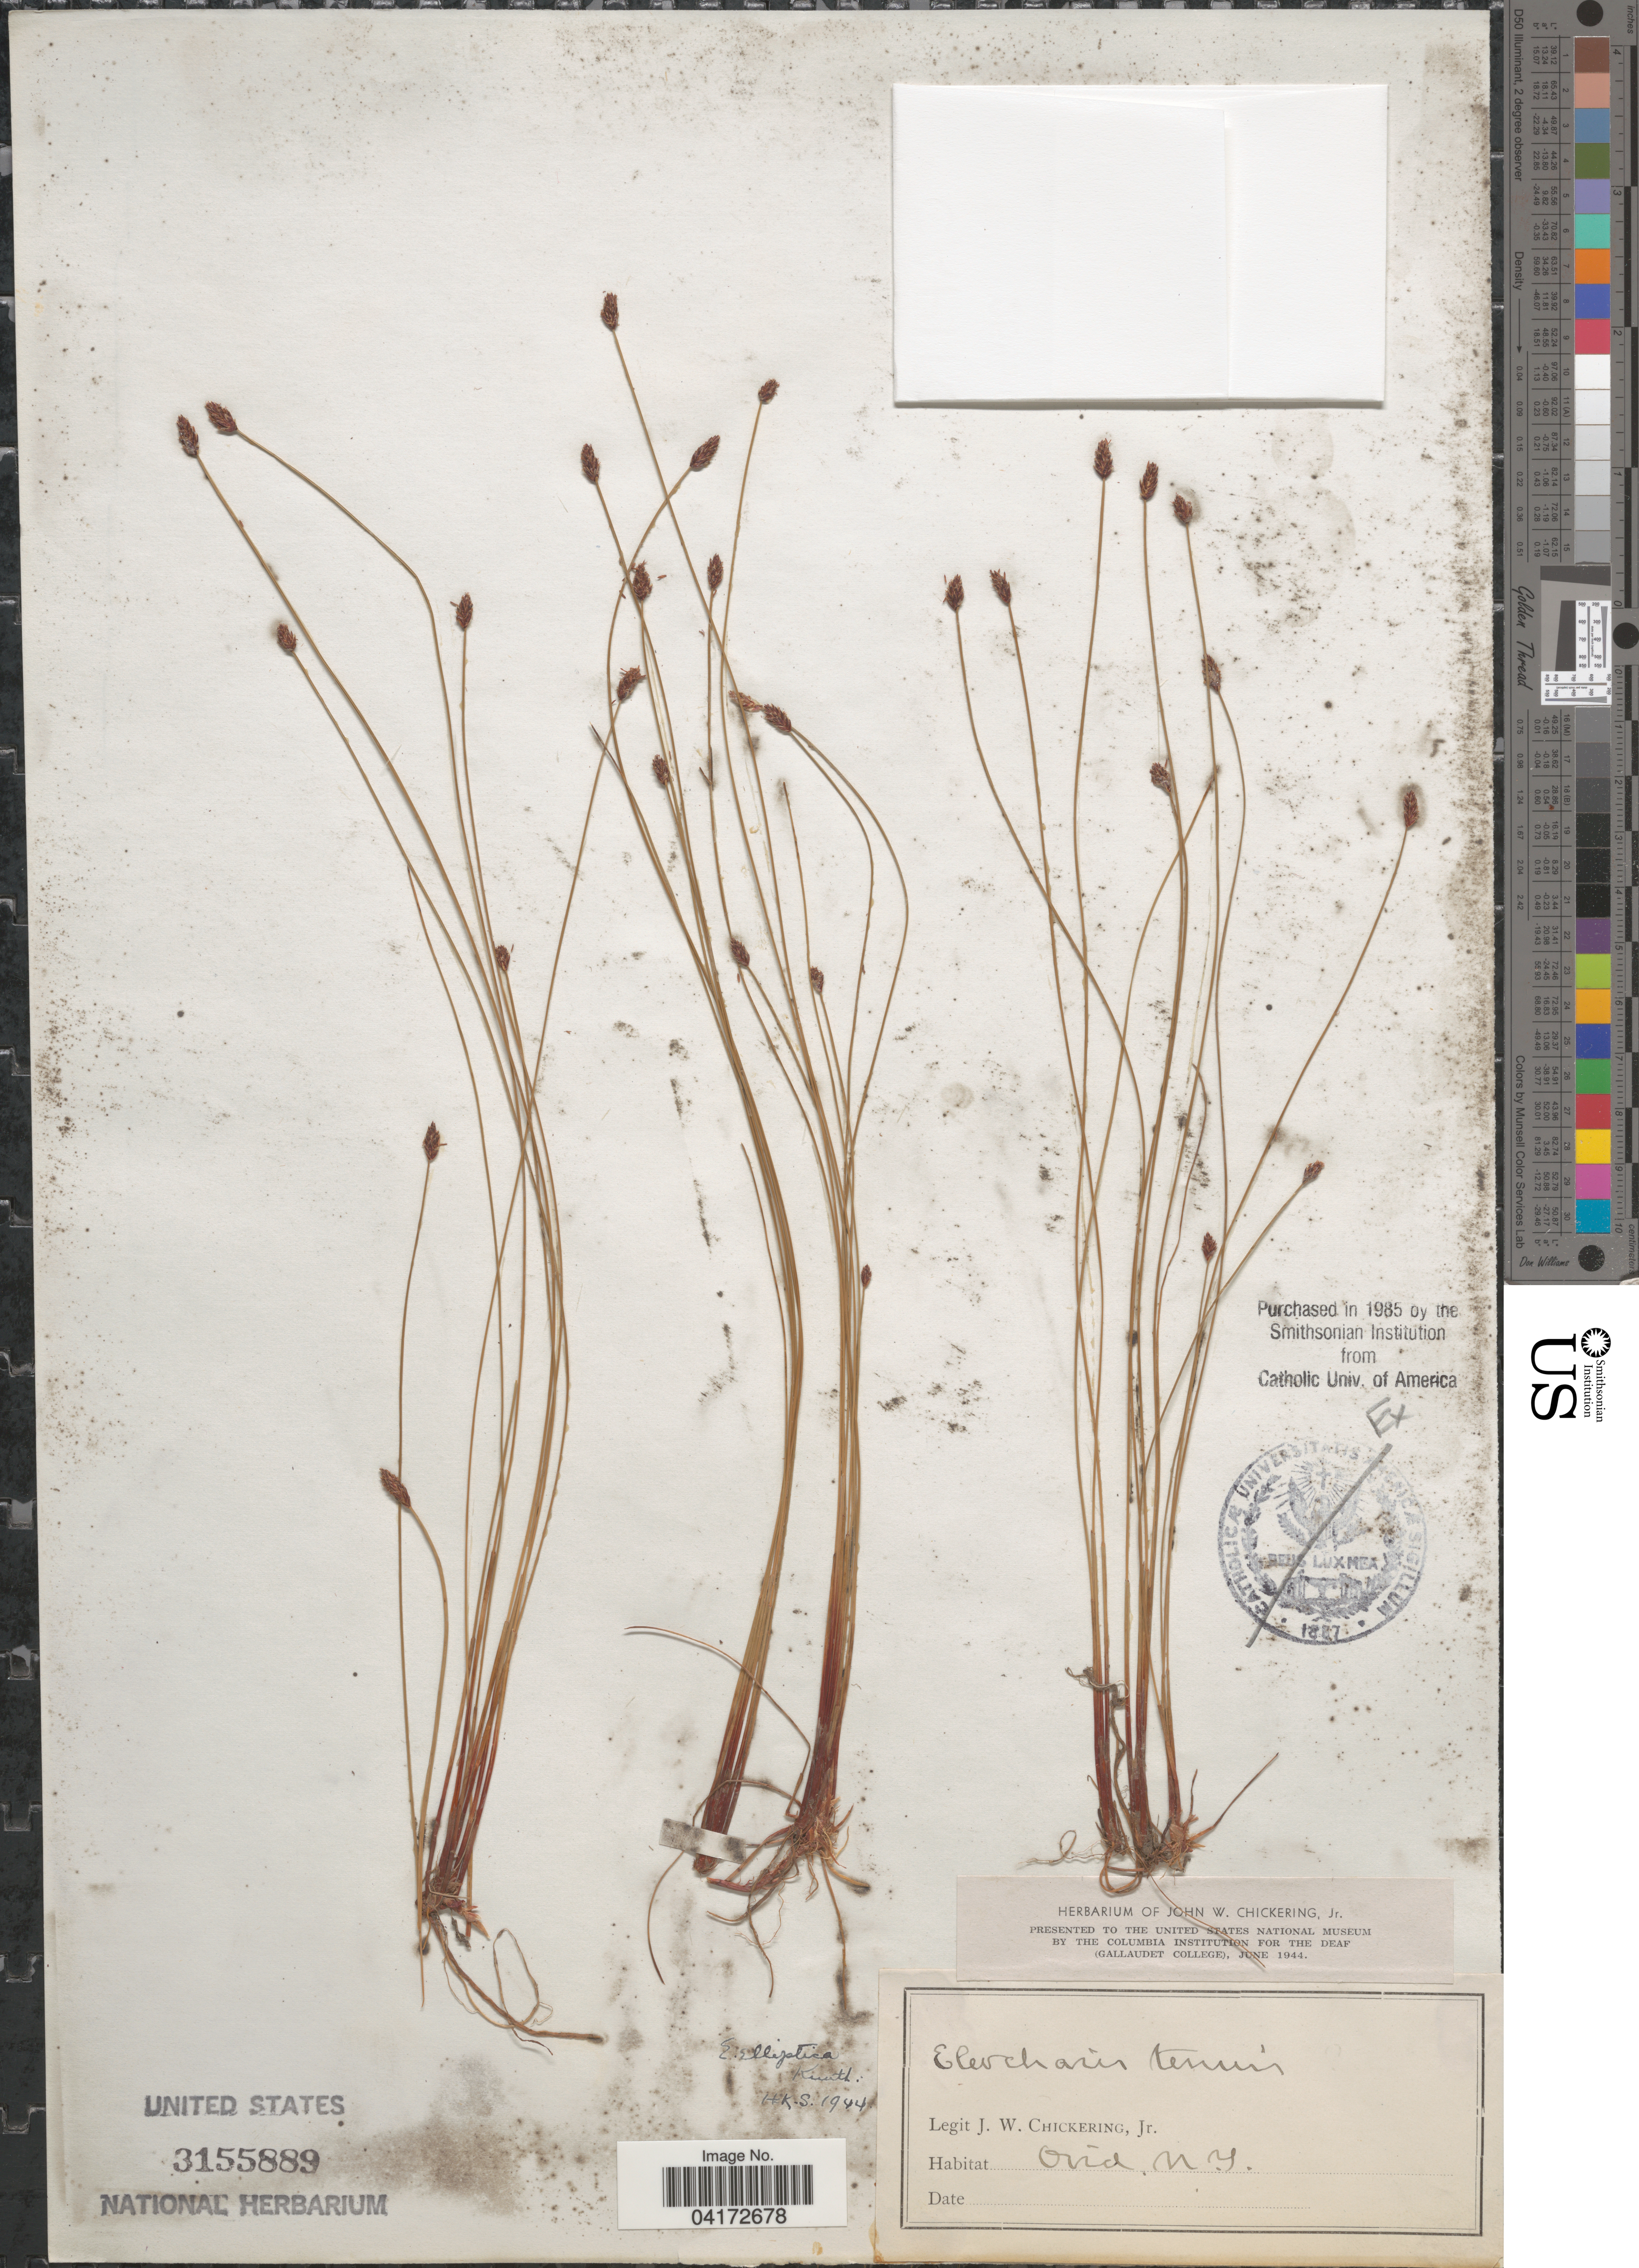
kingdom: Plantae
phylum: Tracheophyta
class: Liliopsida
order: Poales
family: Cyperaceae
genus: Eleocharis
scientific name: Eleocharis tenuis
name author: (Willd.) Schult.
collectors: J. W. Chickering Jr.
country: United States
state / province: New York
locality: Ovid.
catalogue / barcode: US 3155889